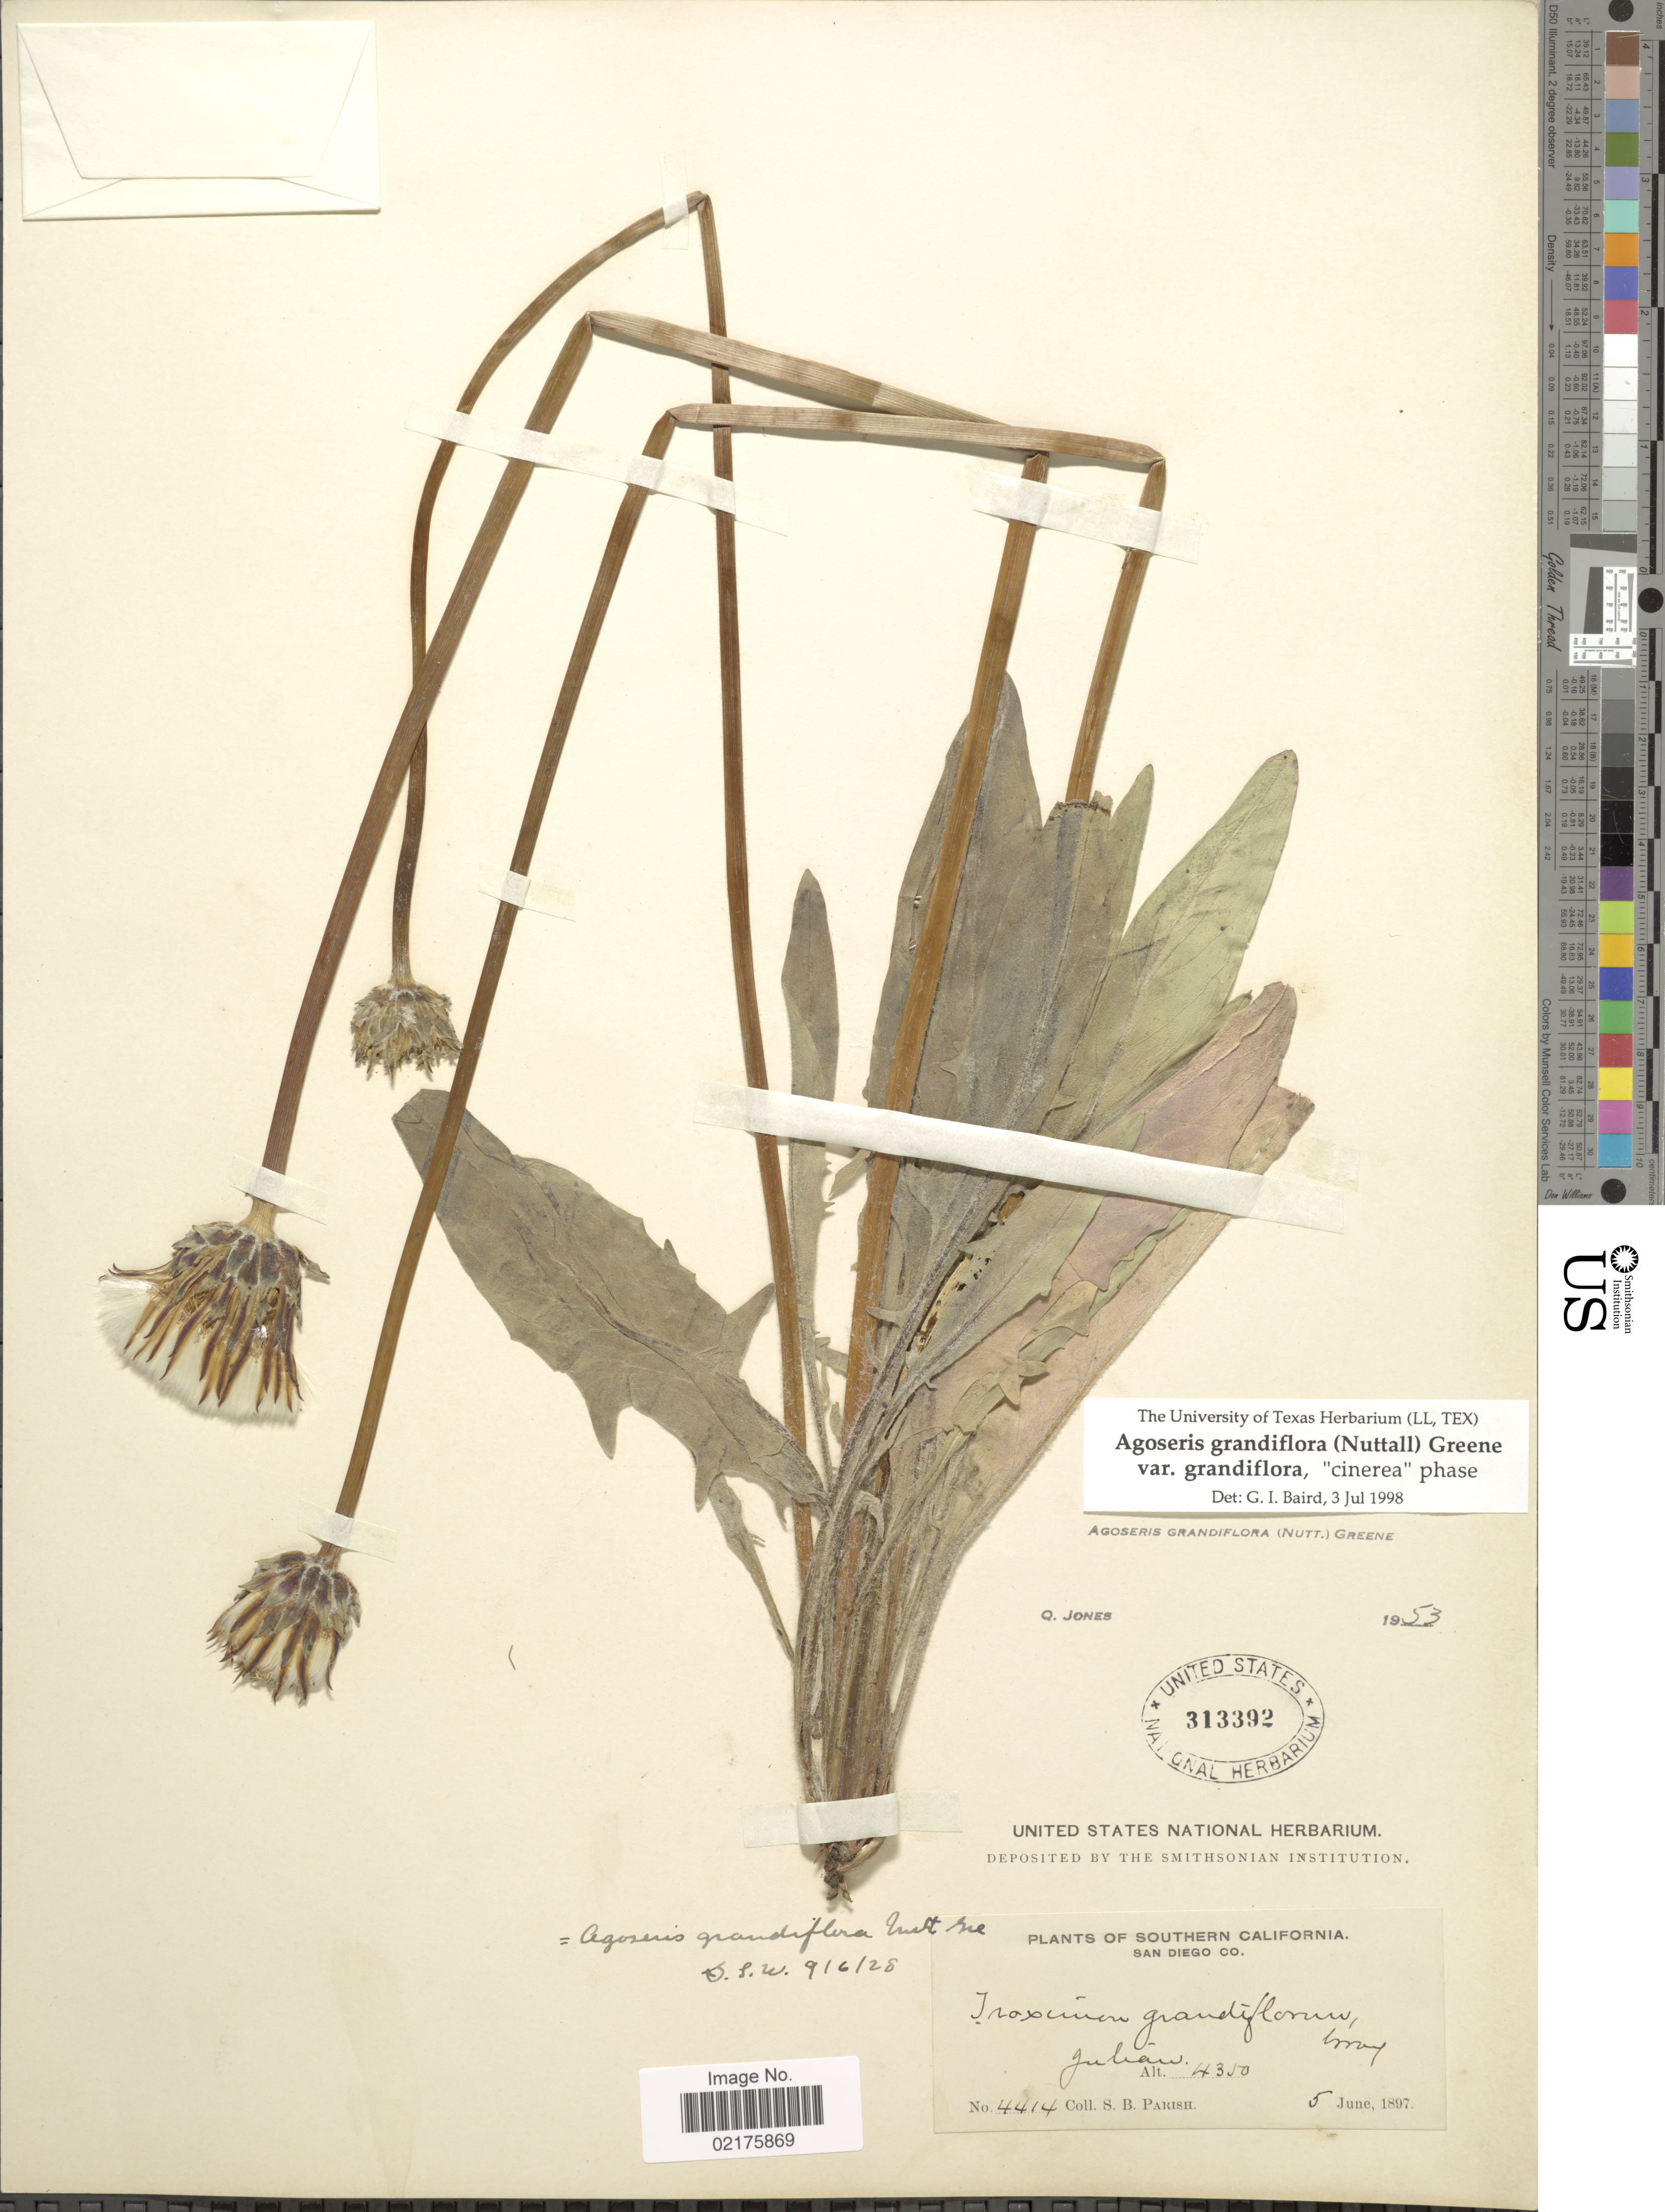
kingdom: Plantae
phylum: Tracheophyta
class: Magnoliopsida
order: Asterales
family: Asteraceae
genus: Agoseris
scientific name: Agoseris grandiflora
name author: (Nutt.) Greene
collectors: S. B. Parish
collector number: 4414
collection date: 1897-07-05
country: United States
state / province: California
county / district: San Diego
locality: Southern California, San Diego Co.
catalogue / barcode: US 313392